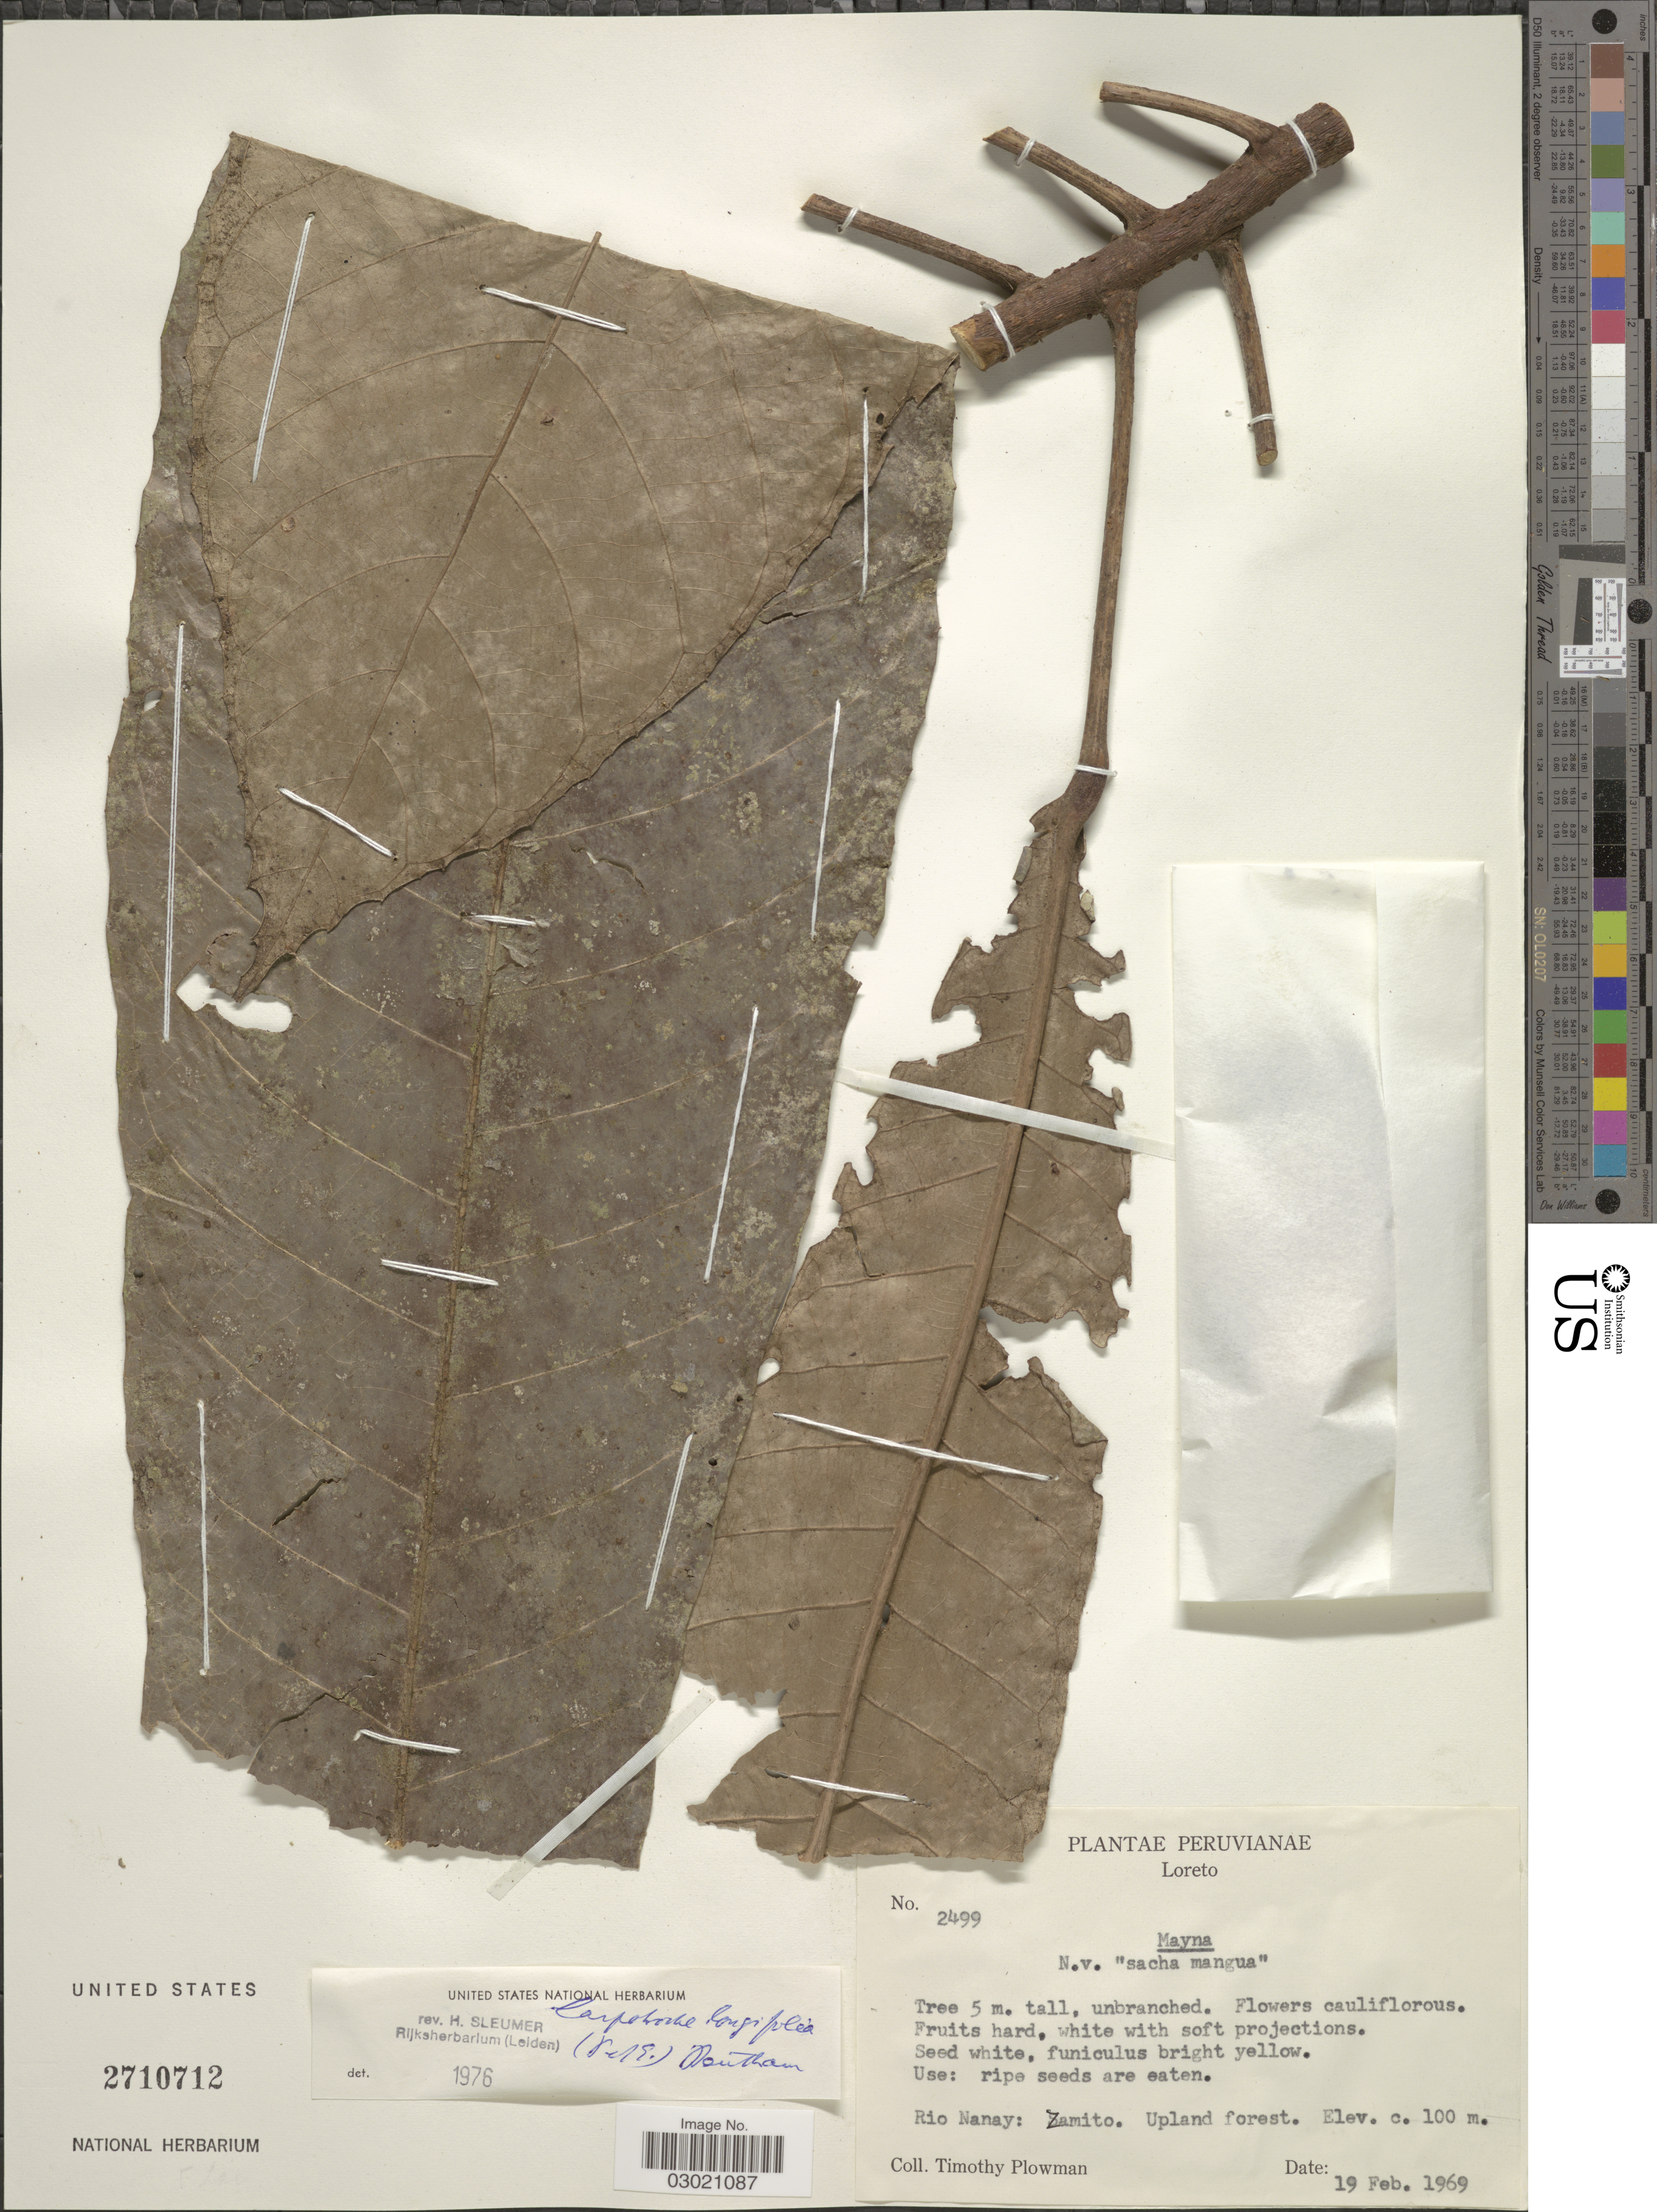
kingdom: Plantae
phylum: Tracheophyta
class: Magnoliopsida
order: Malpighiales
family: Achariaceae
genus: Carpotroche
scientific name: Carpotroche longifolia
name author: (Poepp.) Benth.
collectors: T. Plowman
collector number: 2499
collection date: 1969-02-19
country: Peru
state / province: Loreto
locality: Rio Nanay: Zamito. Upland forest.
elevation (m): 100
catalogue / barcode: US 2710712